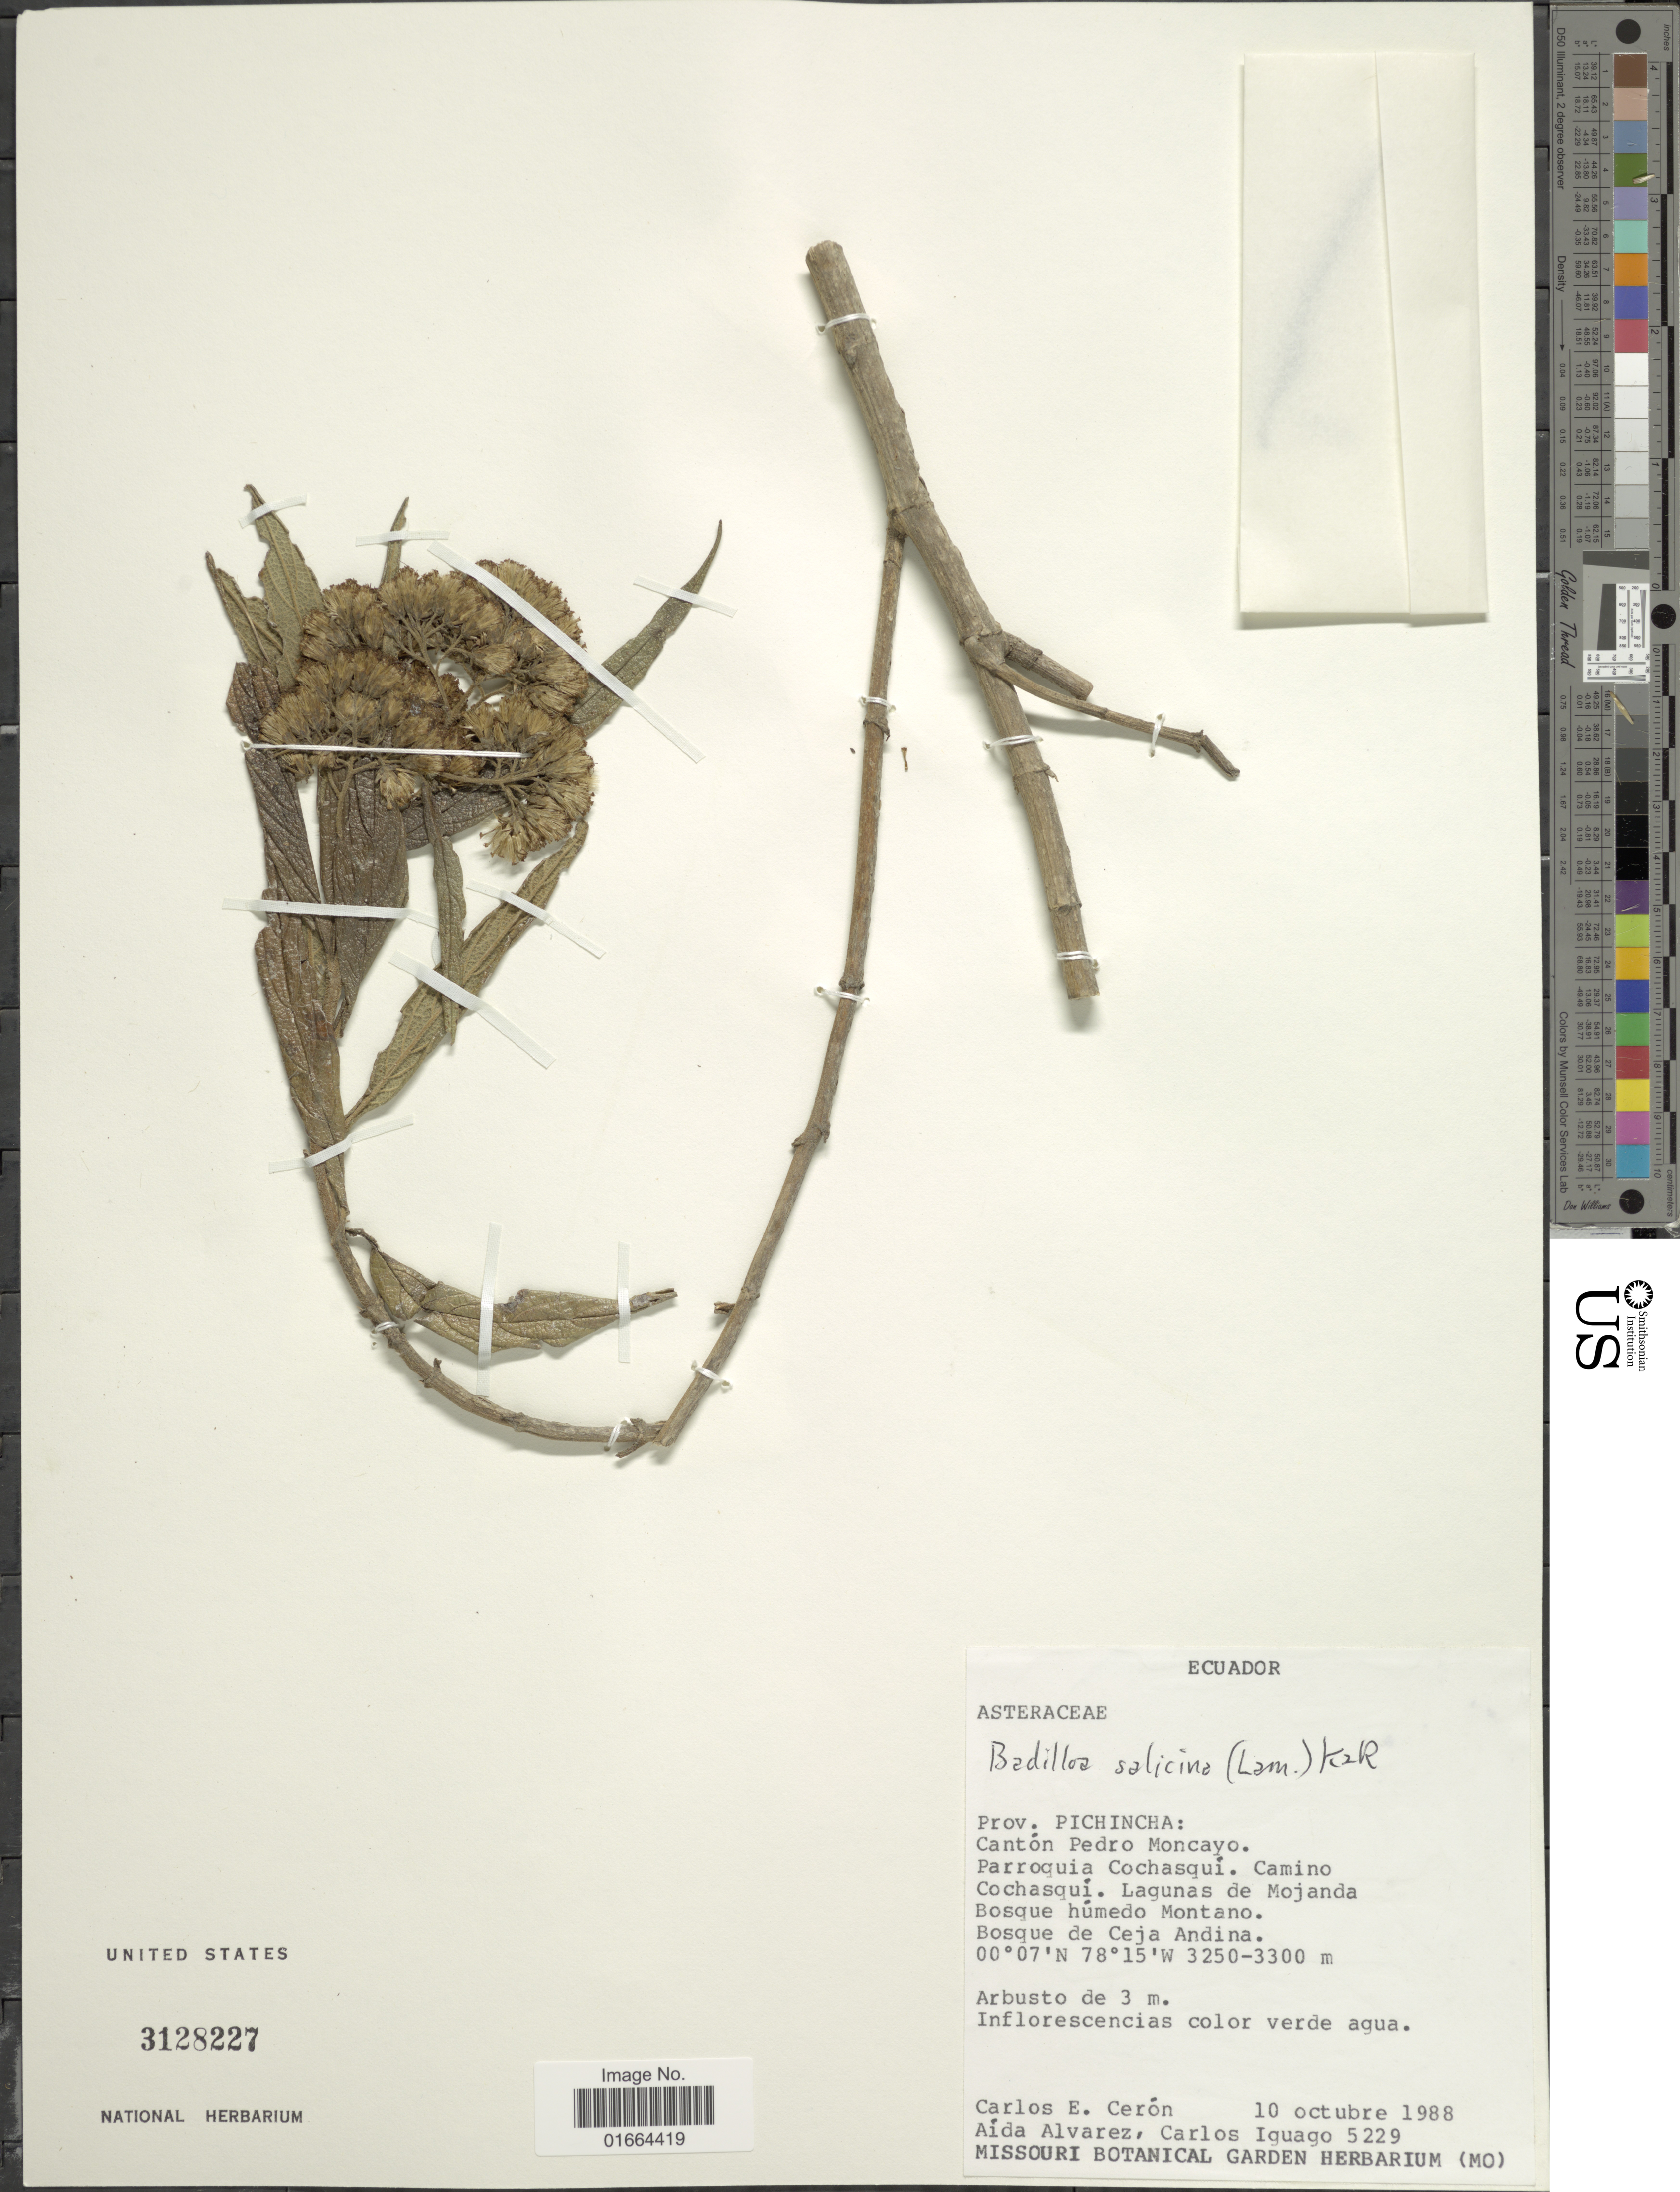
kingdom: Plantae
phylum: Tracheophyta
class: Magnoliopsida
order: Asterales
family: Asteraceae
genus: Badilloa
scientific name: Badilloa salicina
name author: (Lam.) R.M. King & H. Rob.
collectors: C. E. Cerón M., A. Alvarez & C. Iguago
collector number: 5229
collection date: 1988-10-10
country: Ecuador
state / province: Pichincha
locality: Prov. Pichincha: Canton Pedro Moncayo, Parroquia Cochasqui, Camino Cochasqui, Lagunas de Mojanda, Bosque humedo Montano, Bosque de Ceja Andina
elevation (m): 3250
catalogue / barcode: US 3128227